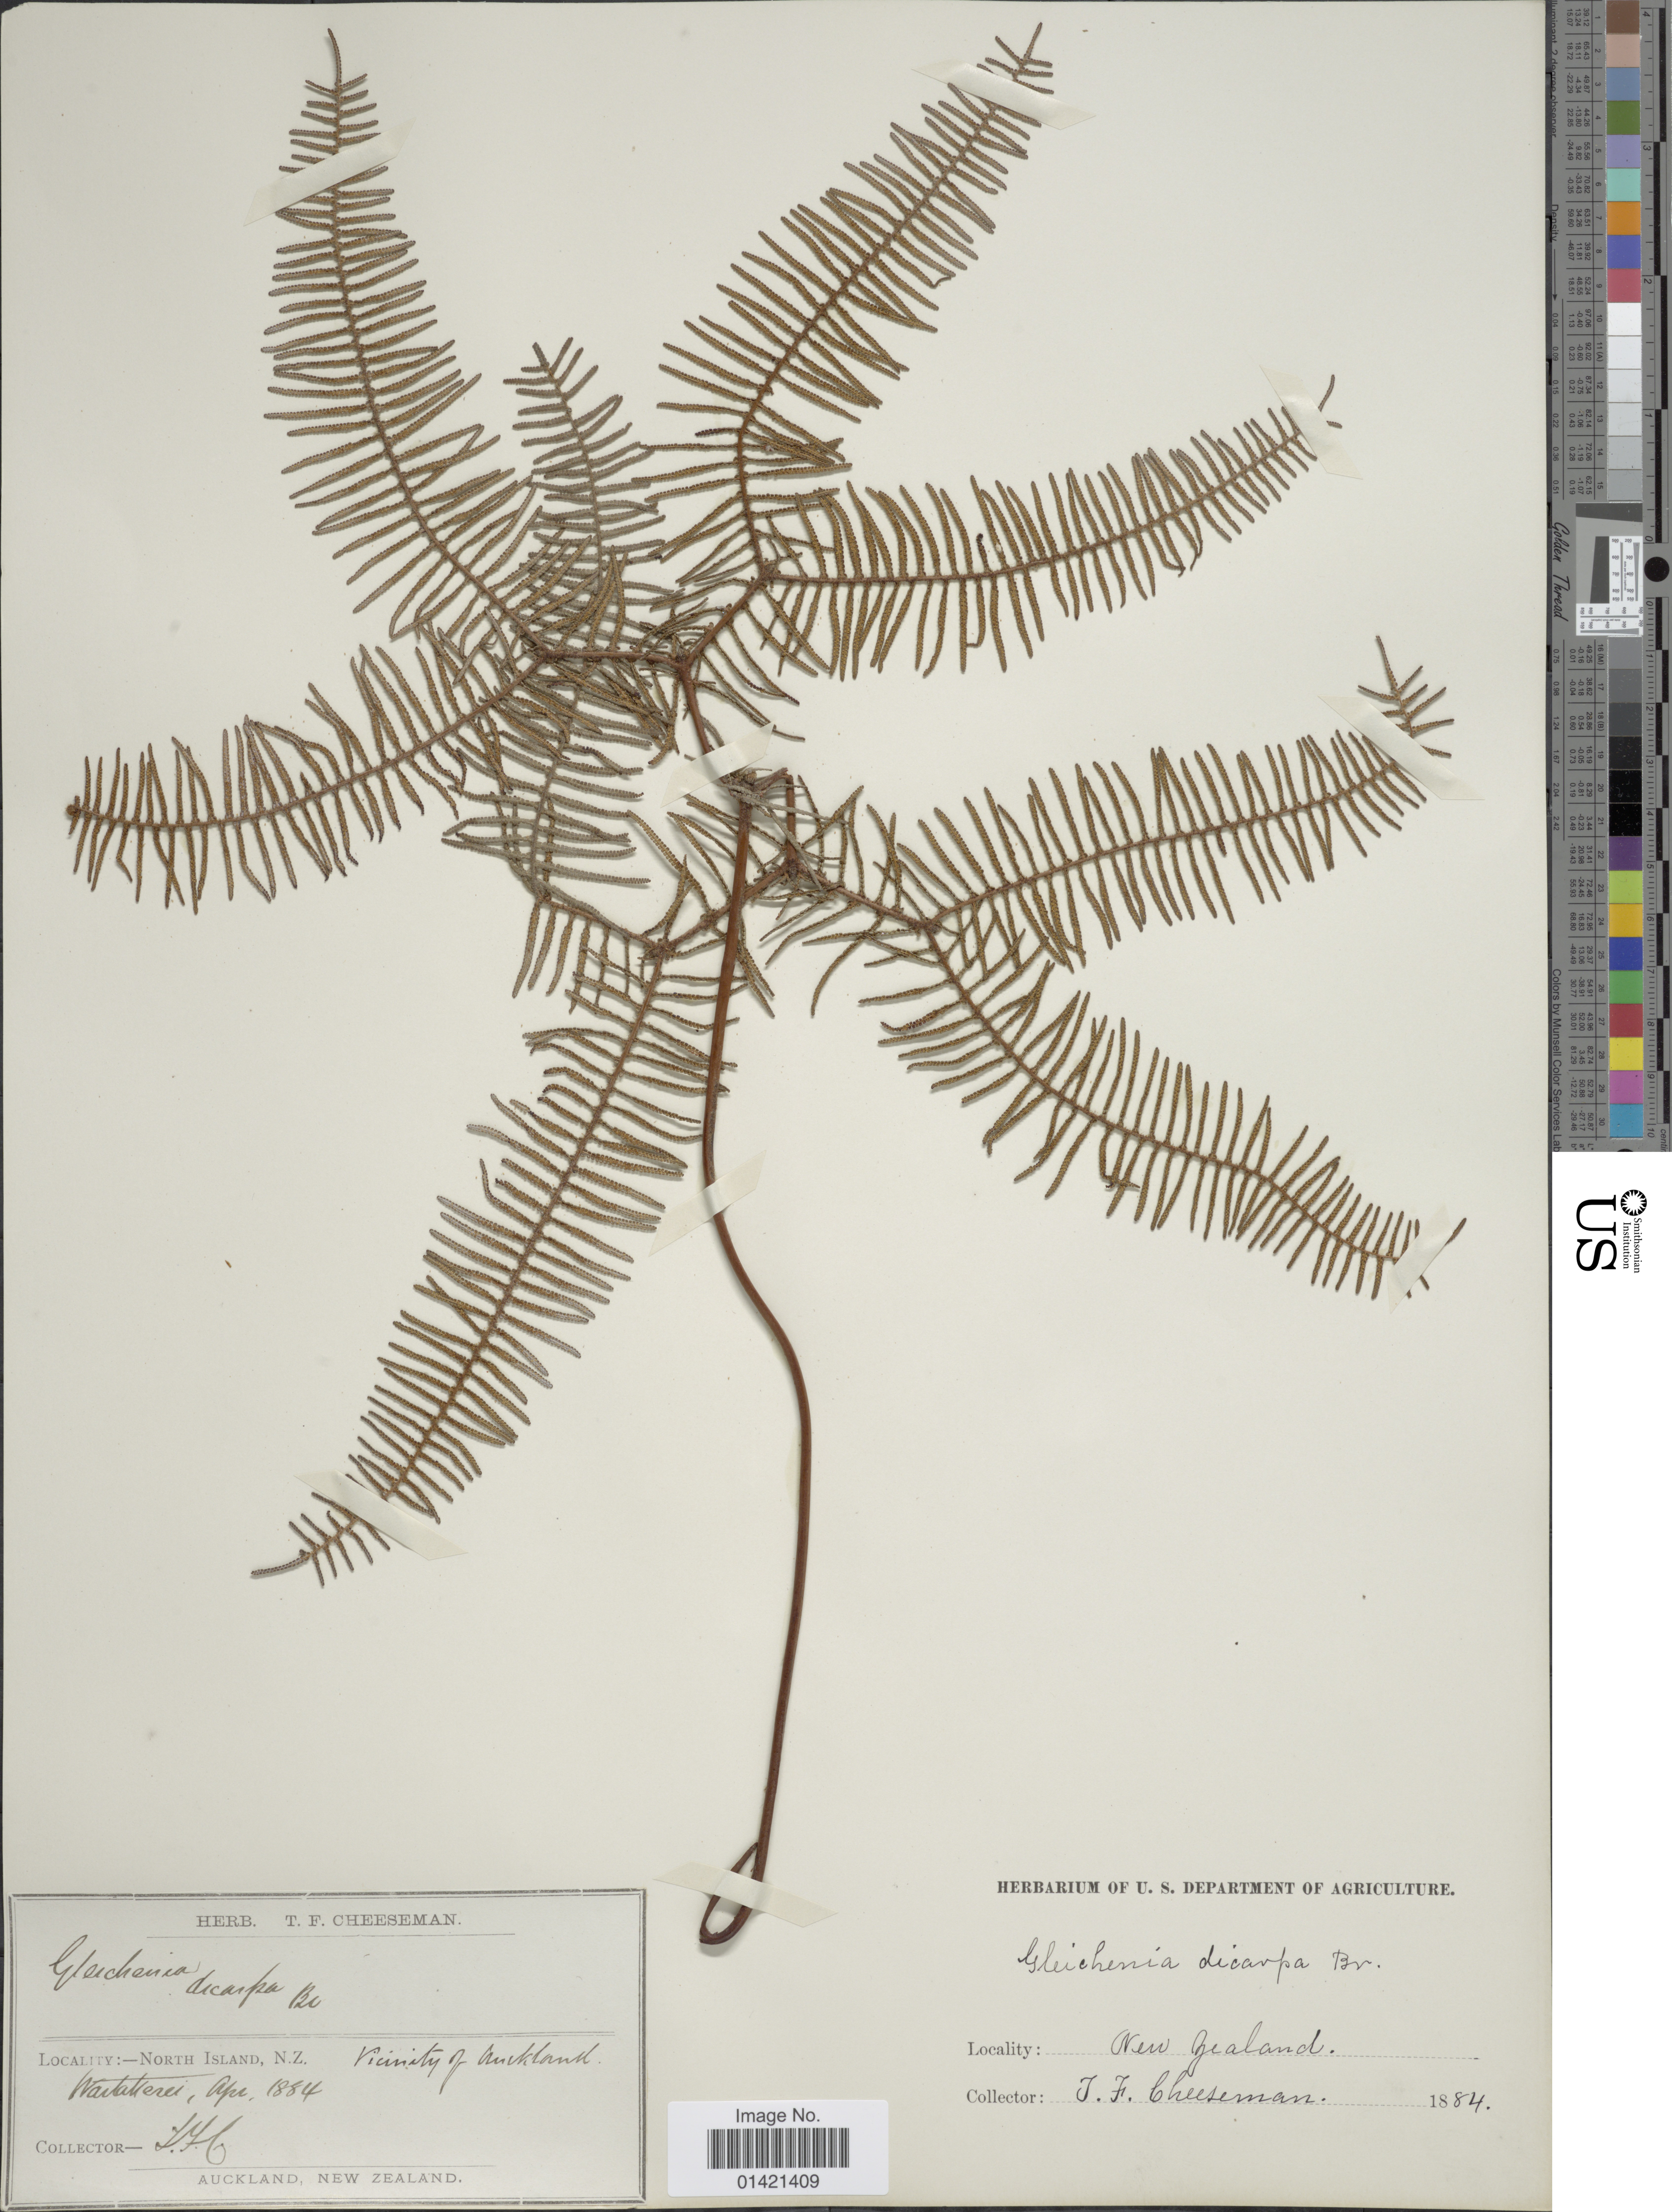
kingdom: Plantae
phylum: Tracheophyta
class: Polypodiopsida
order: Gleicheniales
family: Gleicheniaceae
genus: Gleichenia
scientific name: Gleichenia dicarpa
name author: R. Br.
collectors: T. F. Cheeseman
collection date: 1884-04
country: New Zealand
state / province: Auckland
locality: North Island, N.Z. Vicinity of Auckland. Waikaterei.